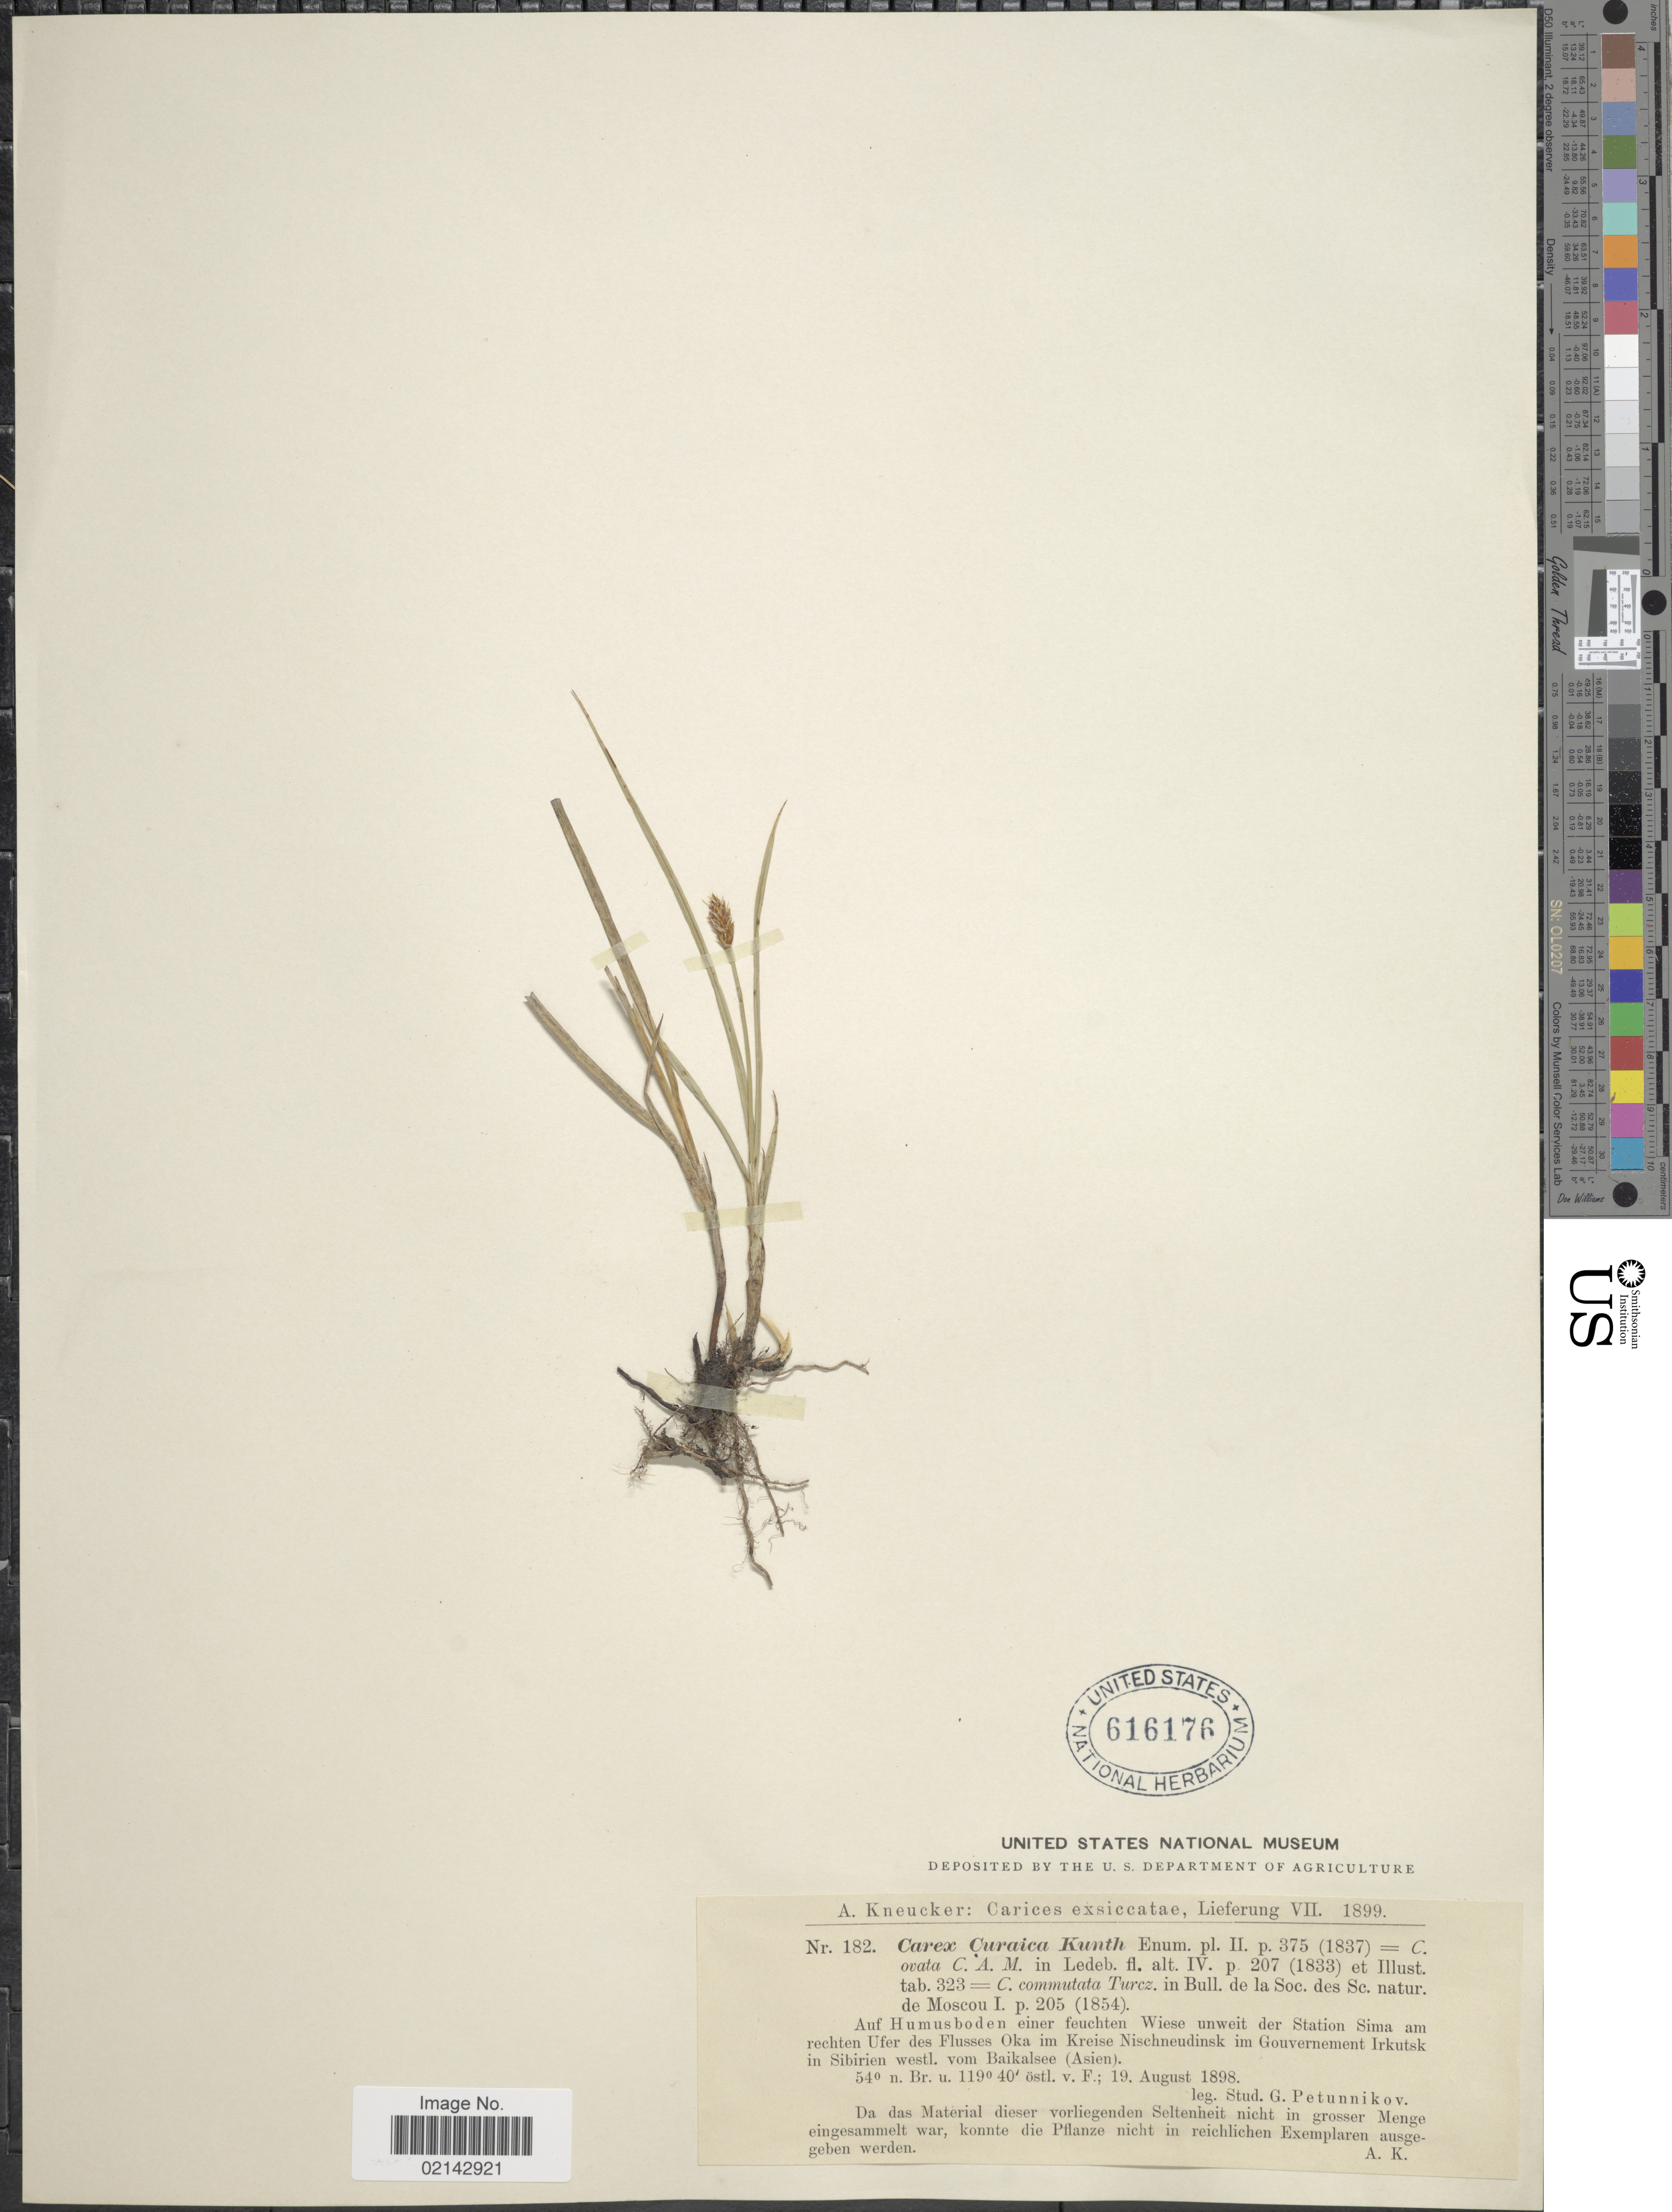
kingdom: Plantae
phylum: Tracheophyta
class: Liliopsida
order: Poales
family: Cyperaceae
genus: Carex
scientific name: Carex curaica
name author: Kunth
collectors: G. Petunnikov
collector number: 182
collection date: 1898-08-19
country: Russian Federation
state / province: Irkutsk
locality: Carices, Auf Humusboden einer feuchten Wiese unweit der Station Sima am rechten Ufer des Flusses Oka im Kreise Nischneudinsk im Gouvernement Irkutsk in Sibirien westl. vom Baikalsee (Asien).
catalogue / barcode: US 616176